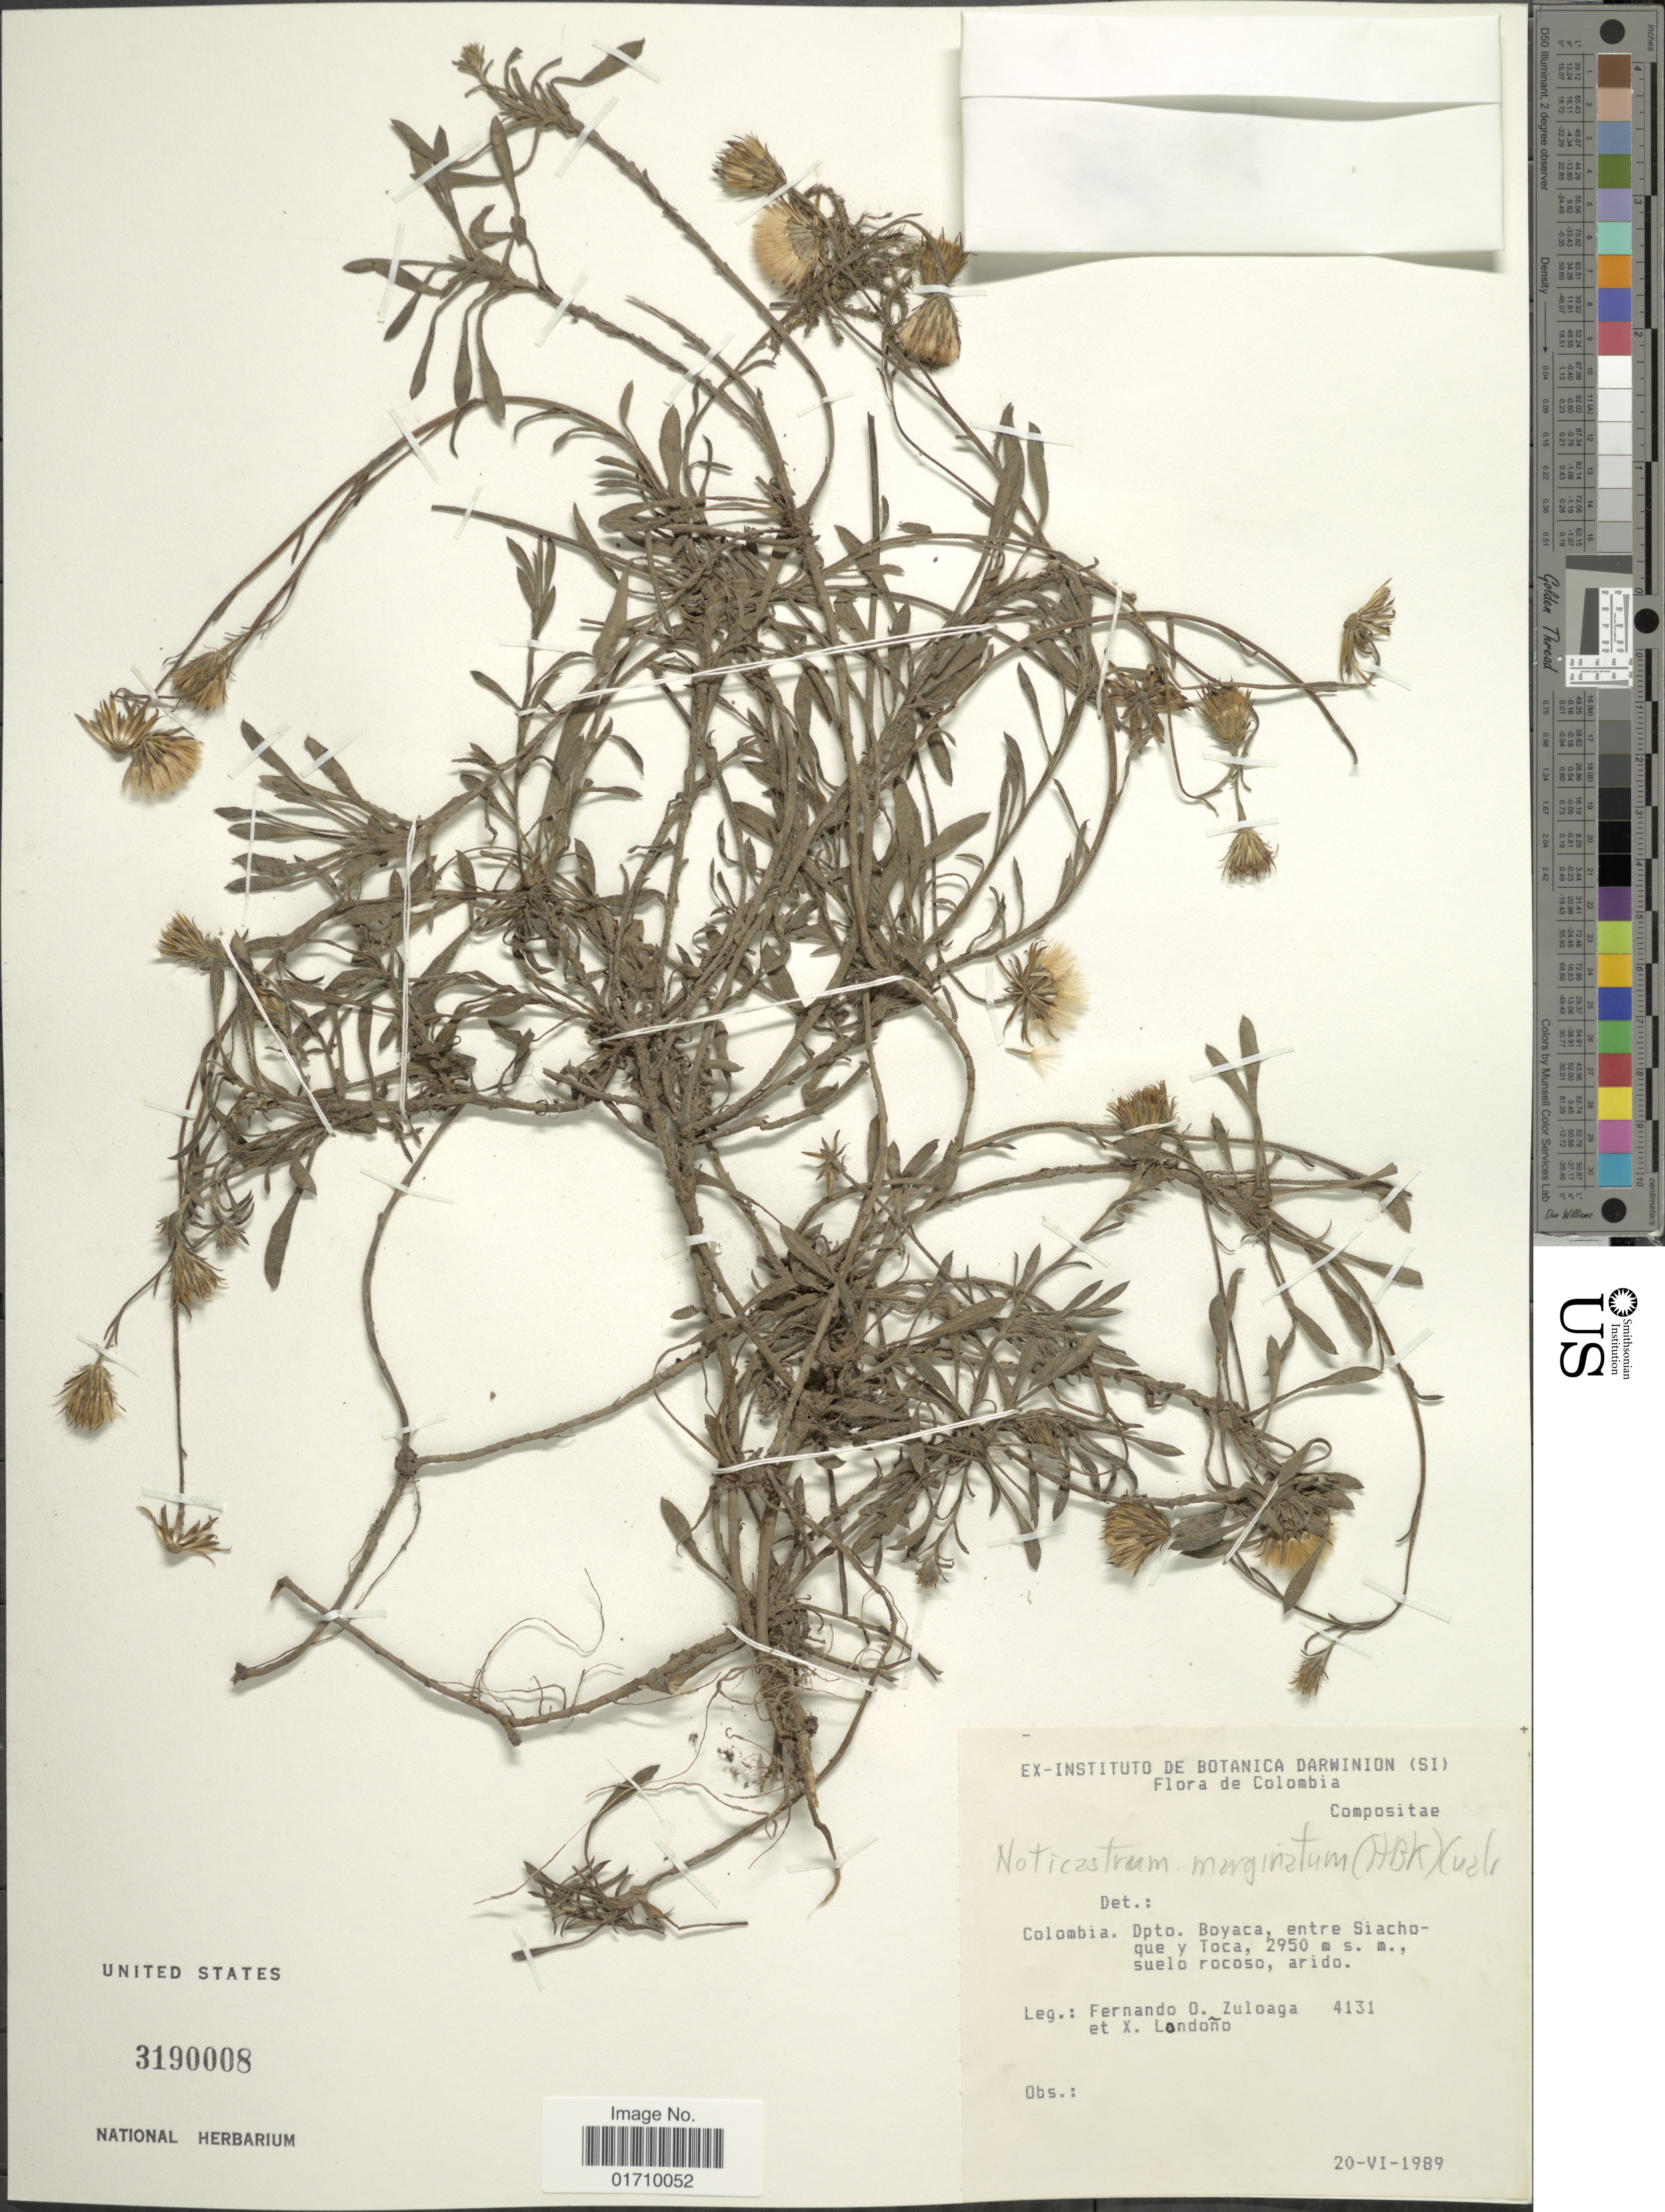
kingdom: Plantae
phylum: Tracheophyta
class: Magnoliopsida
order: Asterales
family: Asteraceae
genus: Noticastrum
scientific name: Noticastrum marginatum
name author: (Kunth) Cuatrec.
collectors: F. O. Zuloaga & X. Londoño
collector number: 4131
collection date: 1898-06-20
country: Colombia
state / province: Boyacá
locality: Entre Siachoque y Toca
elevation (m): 2950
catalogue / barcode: US 3190008